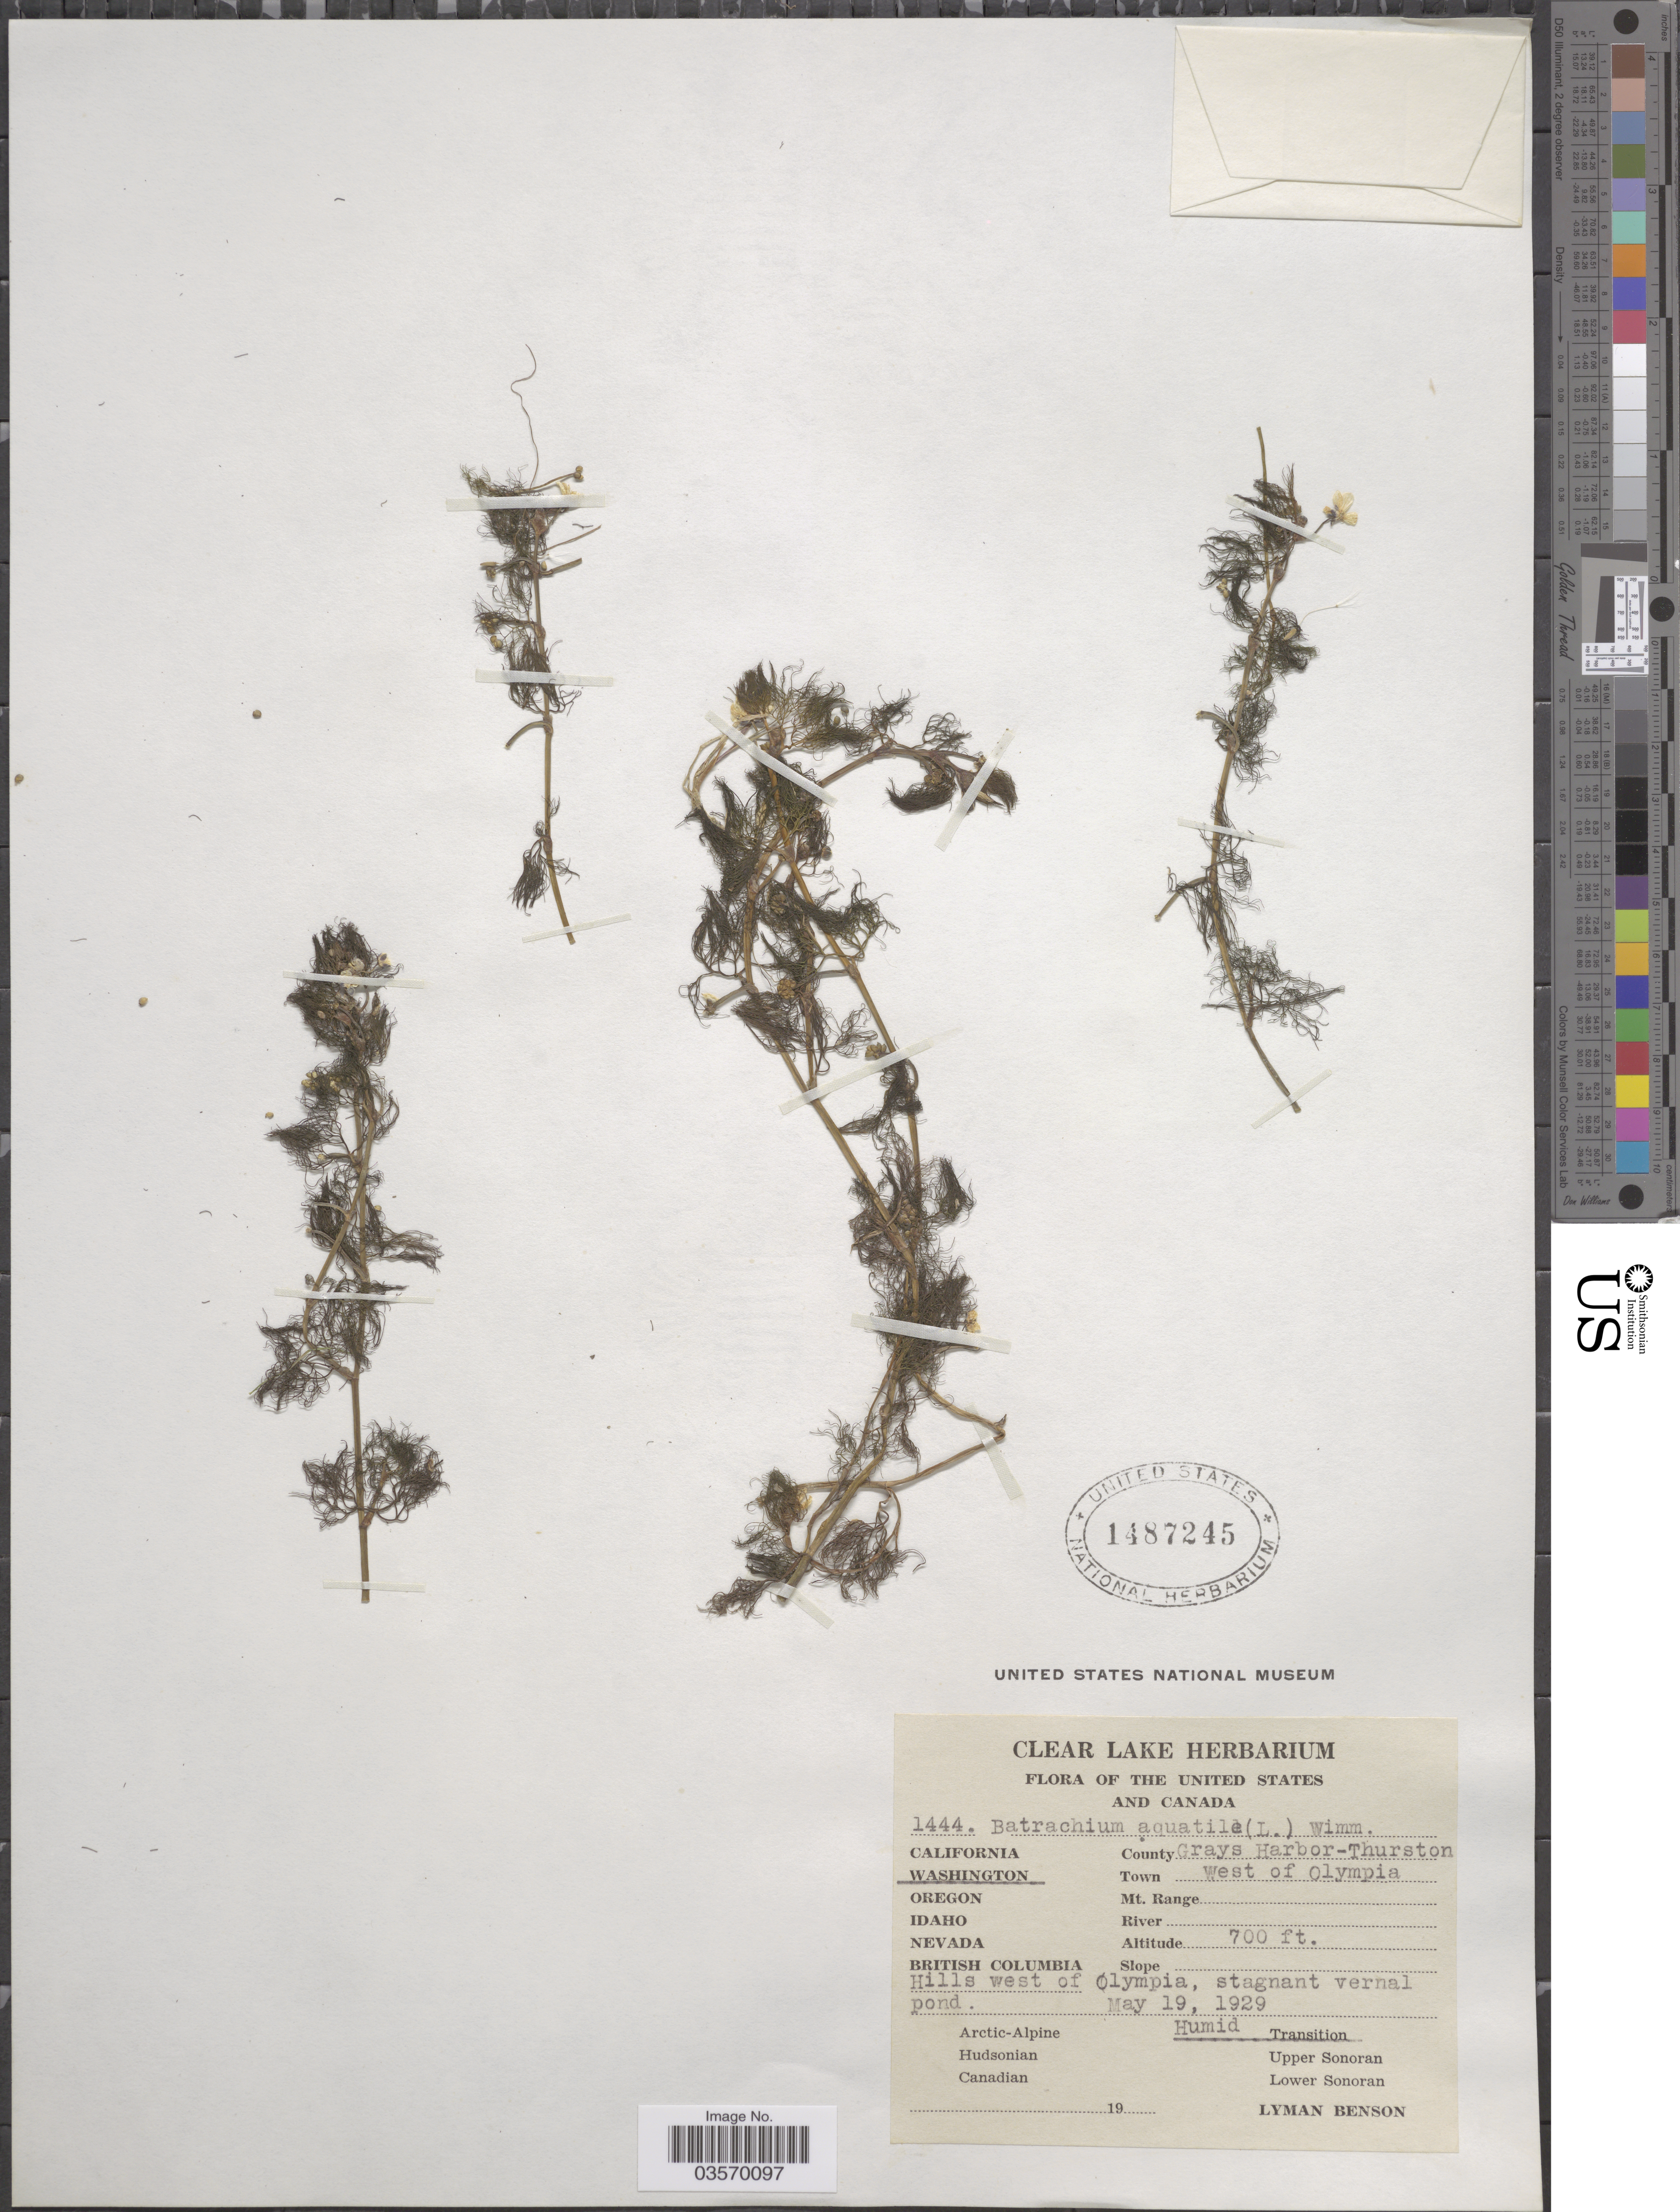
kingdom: Plantae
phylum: Tracheophyta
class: Magnoliopsida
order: Ranunculales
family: Ranunculaceae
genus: Ranunculus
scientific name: Ranunculus sp.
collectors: L. D. Benson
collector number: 1444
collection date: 1929-05-19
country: United States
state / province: Washington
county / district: Grays Harbor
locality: County Grays Harbor-Thurston. Town West of Olympia. Hills west of Olympia, stagnant vernal pond.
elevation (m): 213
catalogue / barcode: US 1487245